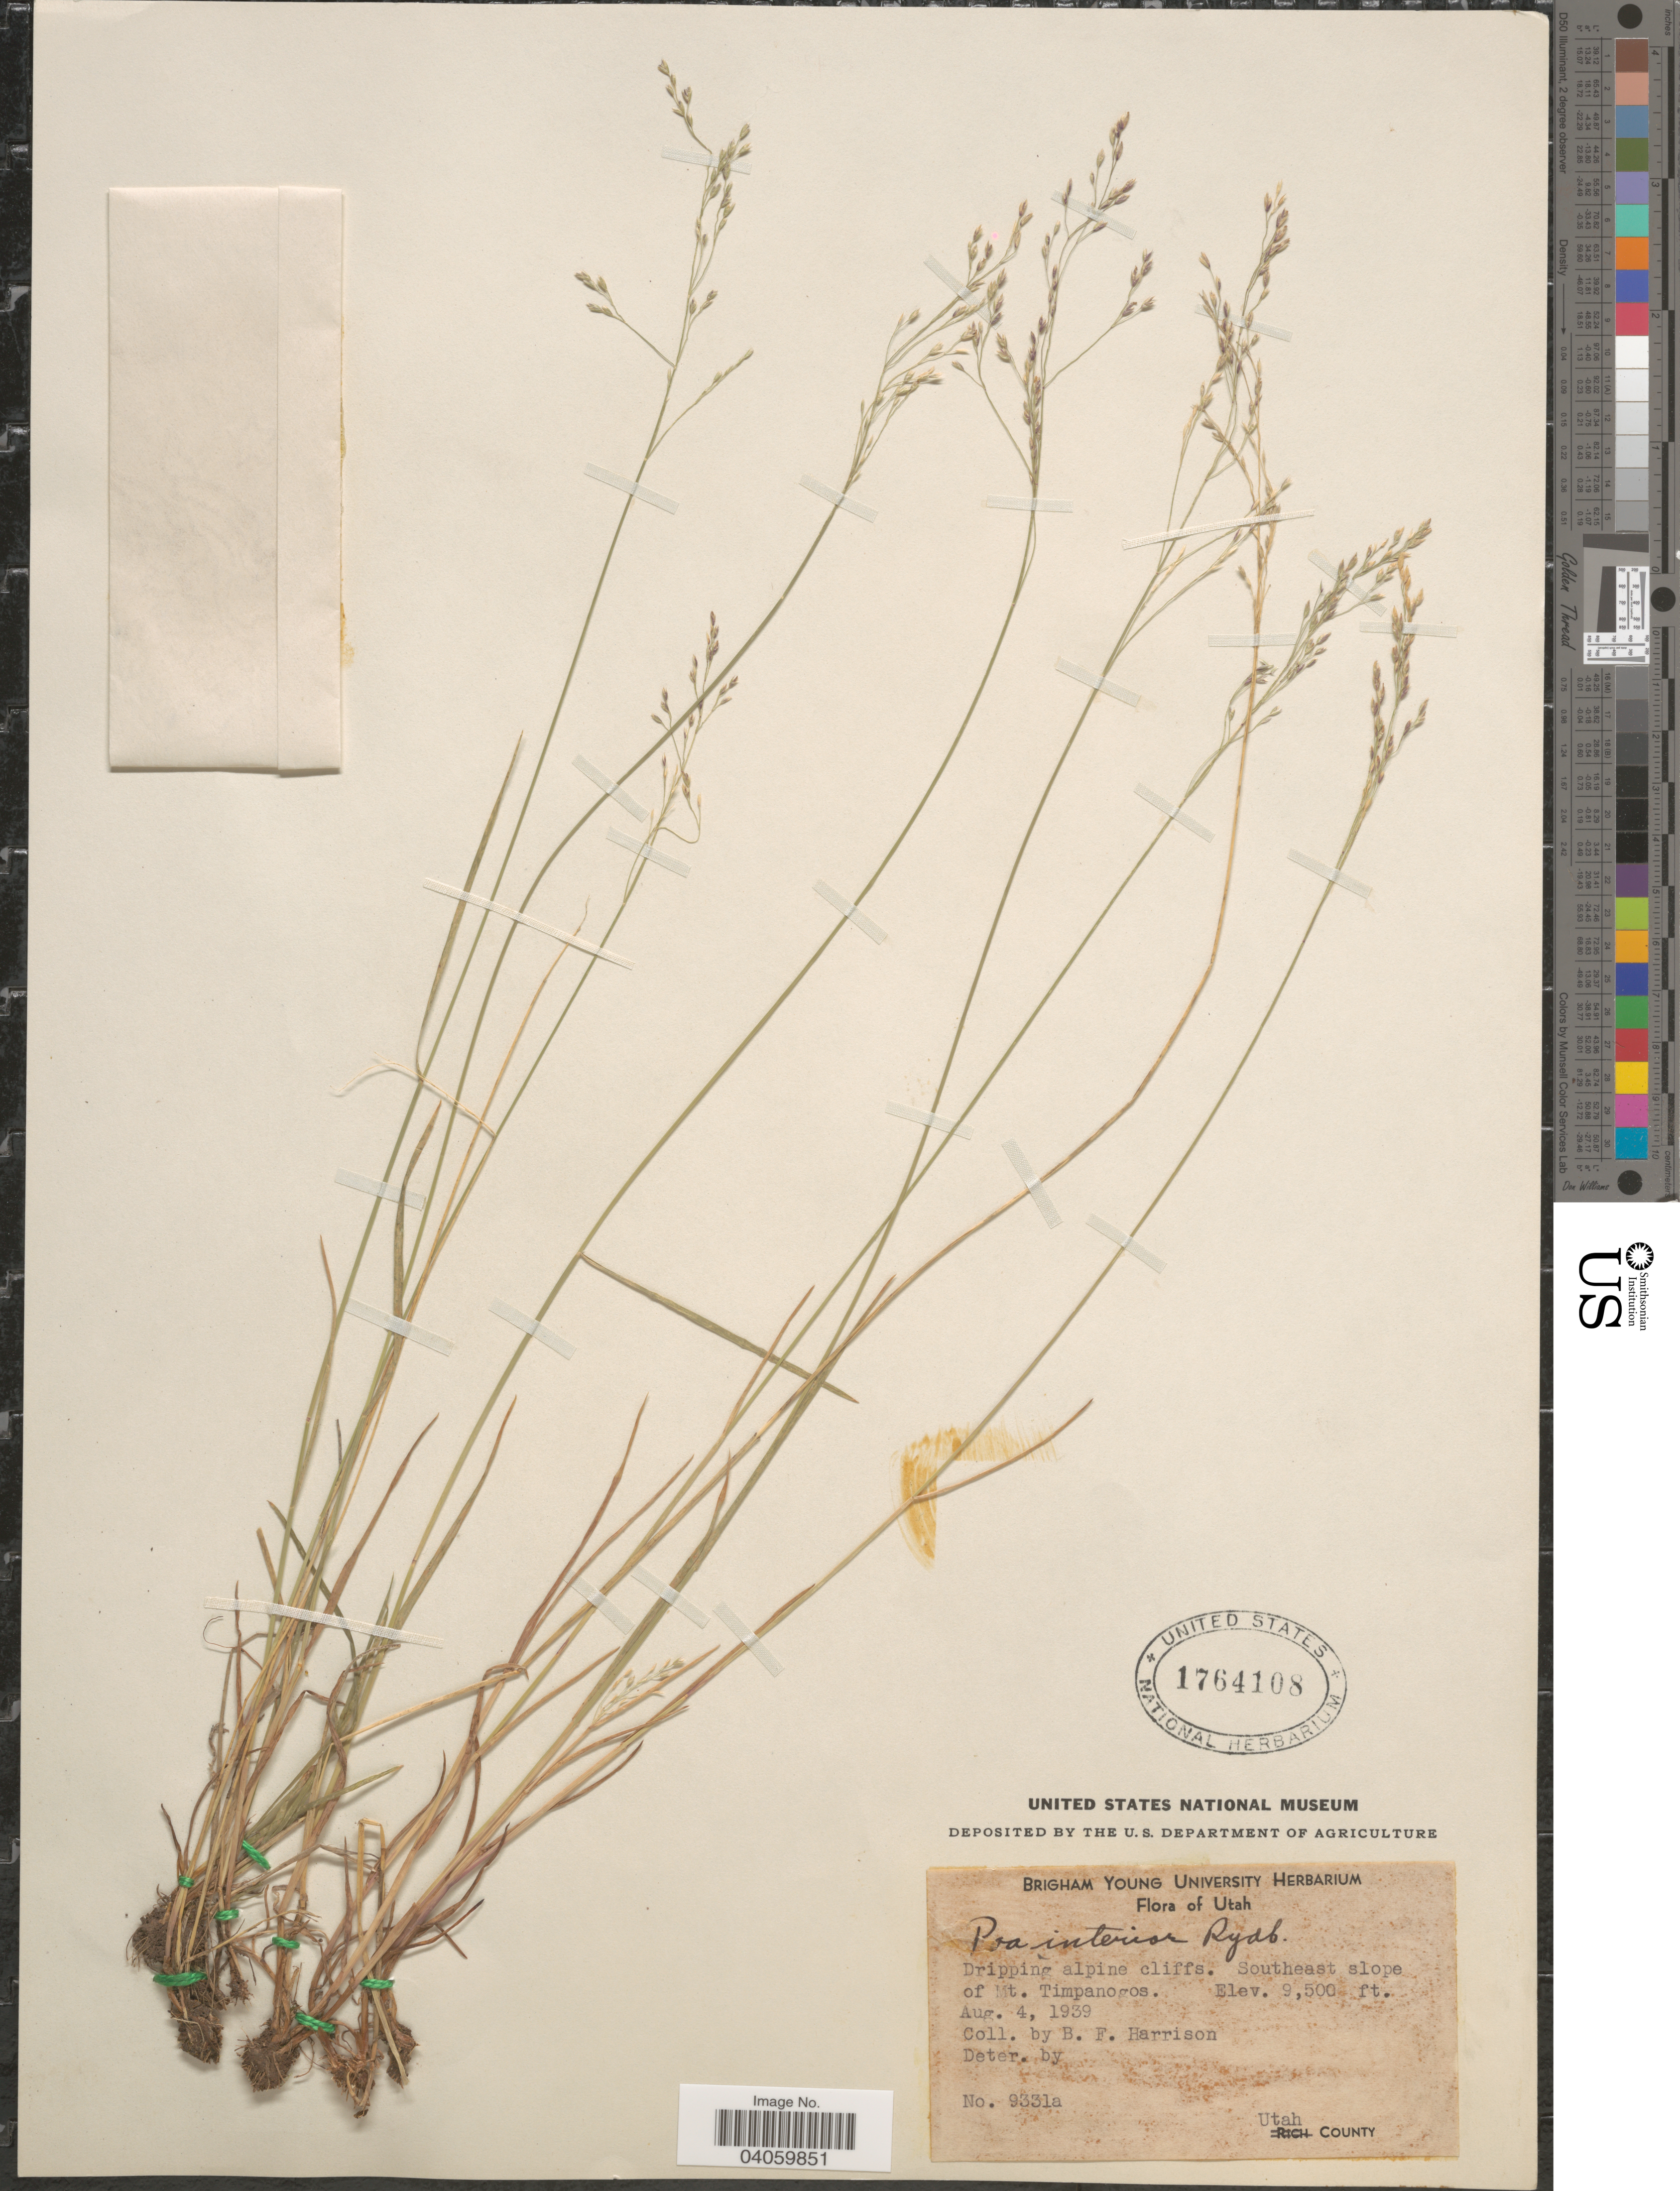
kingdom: Plantae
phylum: Tracheophyta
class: Liliopsida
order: Poales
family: Poaceae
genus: Poa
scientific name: Poa interior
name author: Rydb.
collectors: B. F. Harrison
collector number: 9331a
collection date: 1939-08-04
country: United States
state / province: Utah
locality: Southeast slope of Mt. Timpanogos. Utah County.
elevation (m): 2896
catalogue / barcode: US 1764108